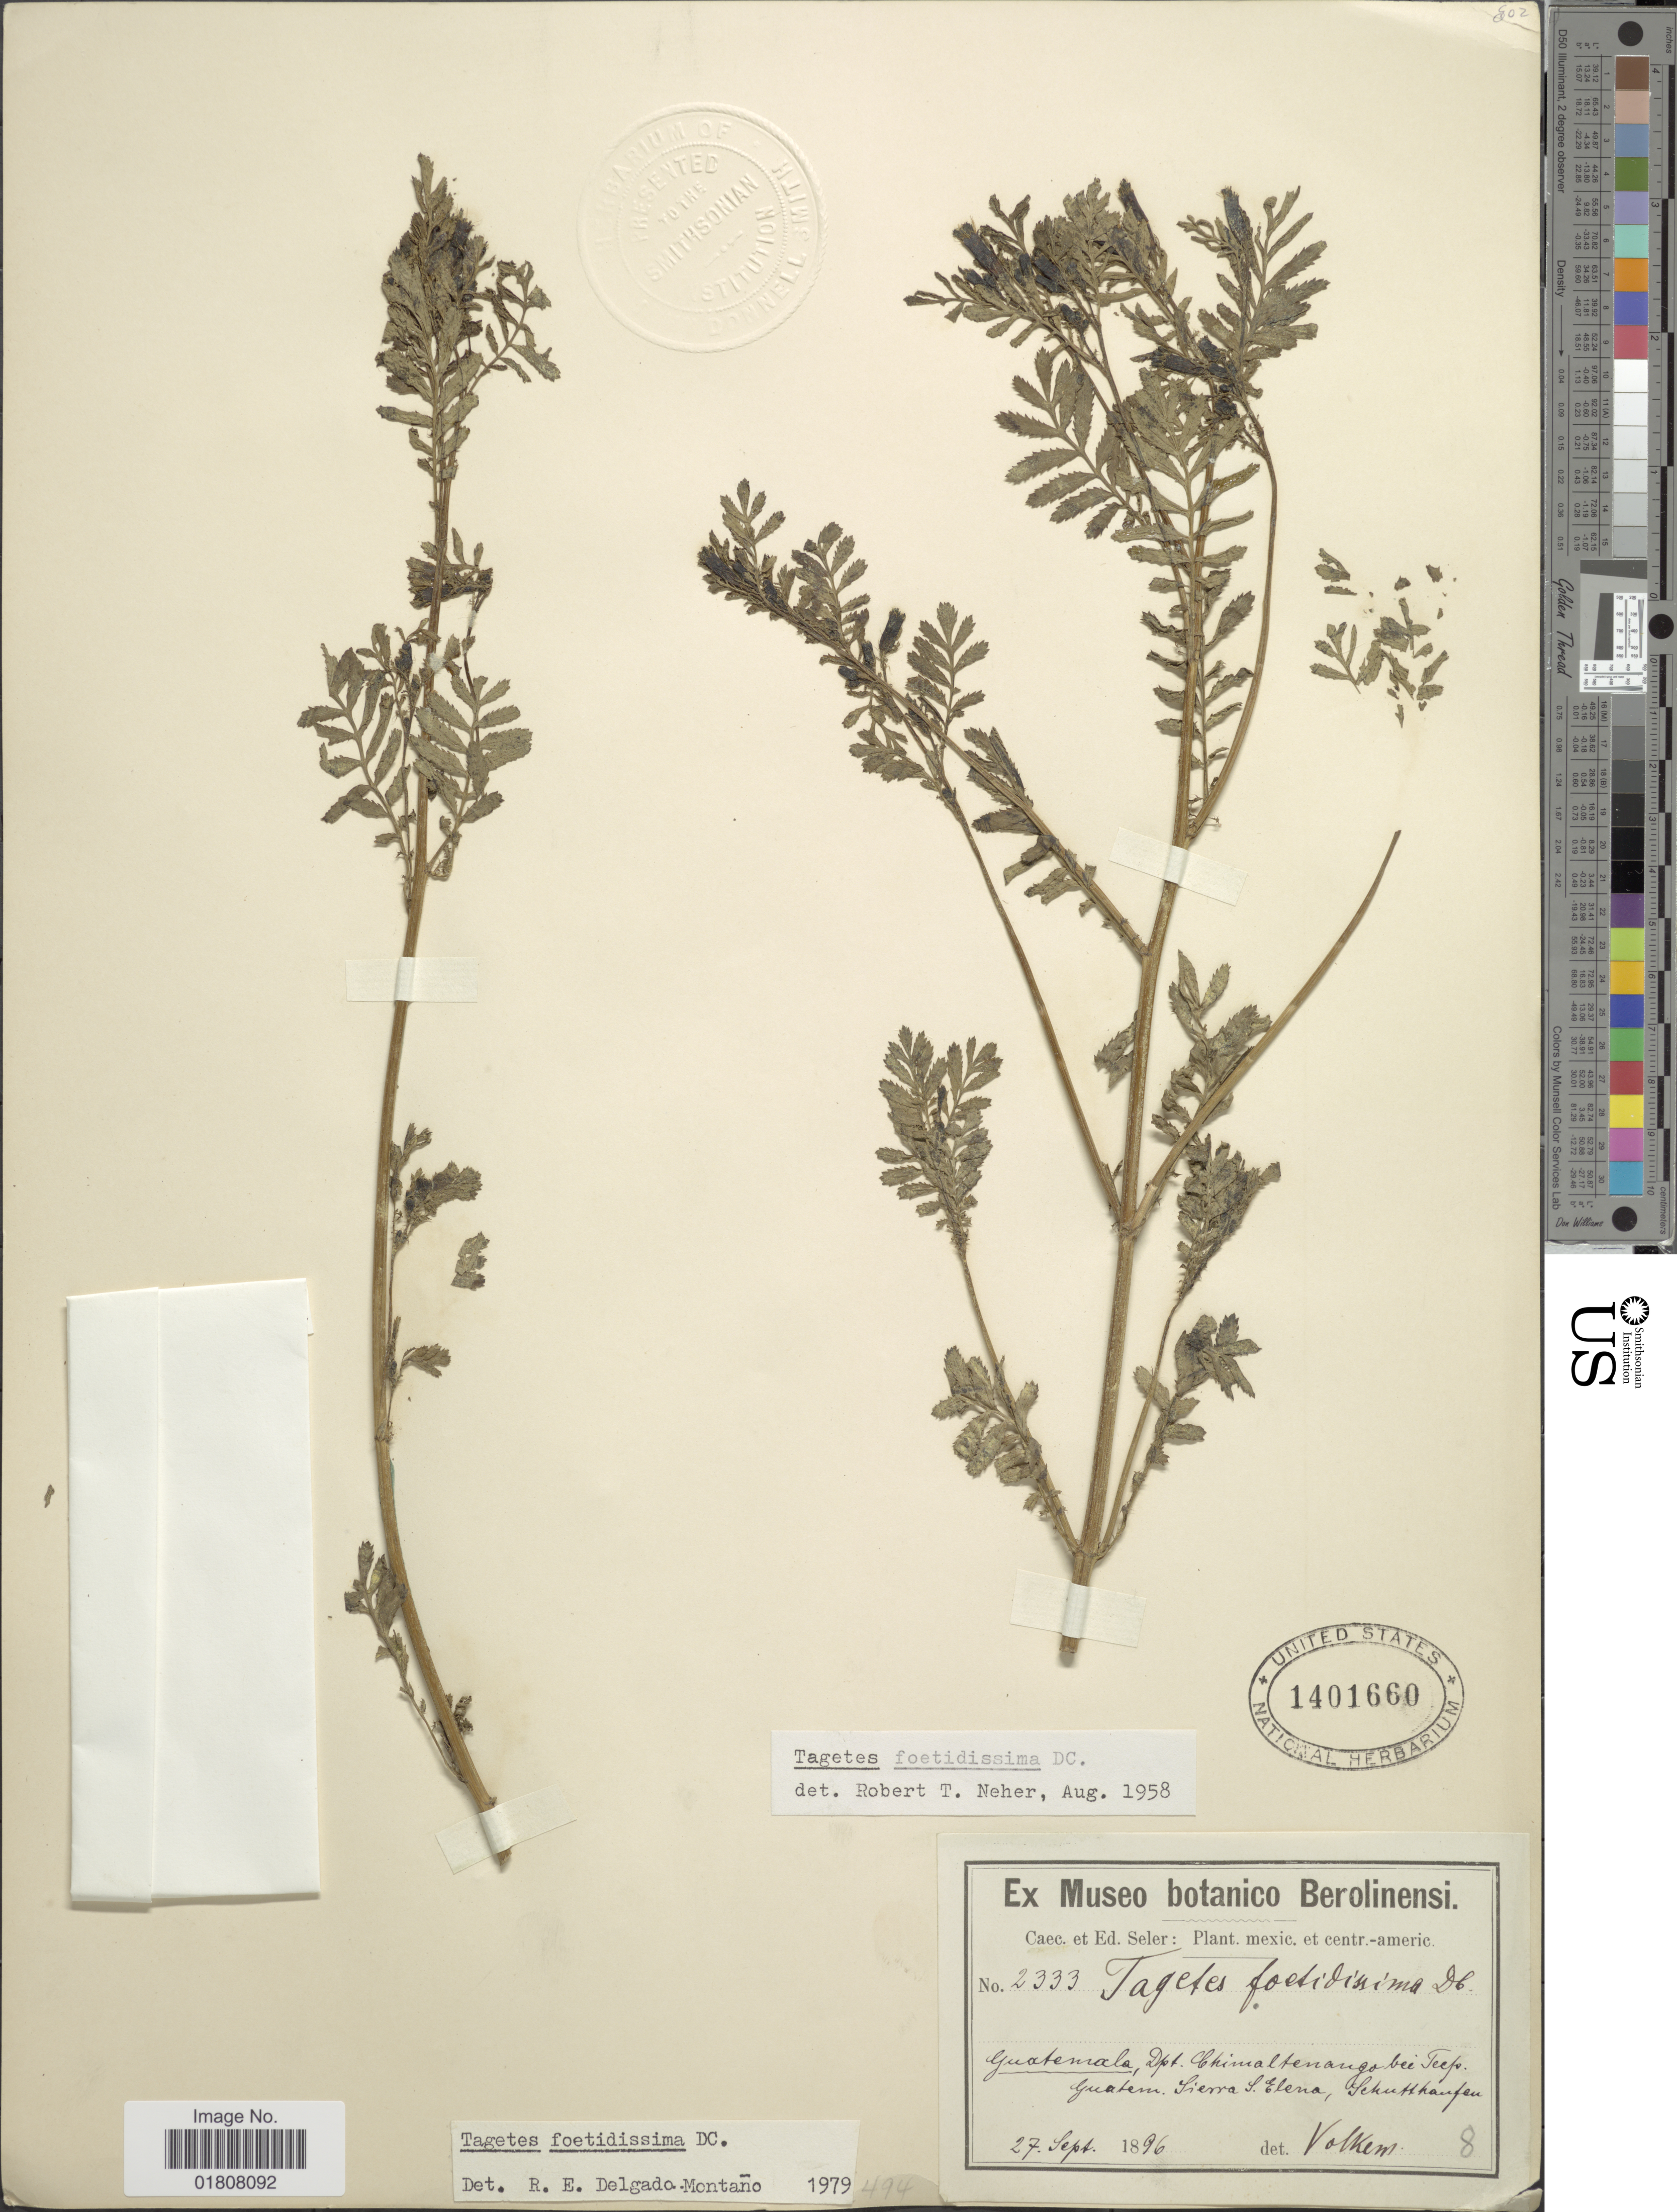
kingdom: Plantae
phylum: Tracheophyta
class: Magnoliopsida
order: Asterales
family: Asteraceae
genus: Tagetes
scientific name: Tagetes foetidissima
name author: DC.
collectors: C. Seler & E. G. Seler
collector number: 2333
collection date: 1896-09-27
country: Guatemala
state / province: Chimaltenango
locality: Bei Tecp. Guatem., Sierra S.Elena, Schutthaufen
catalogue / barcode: US 1401660